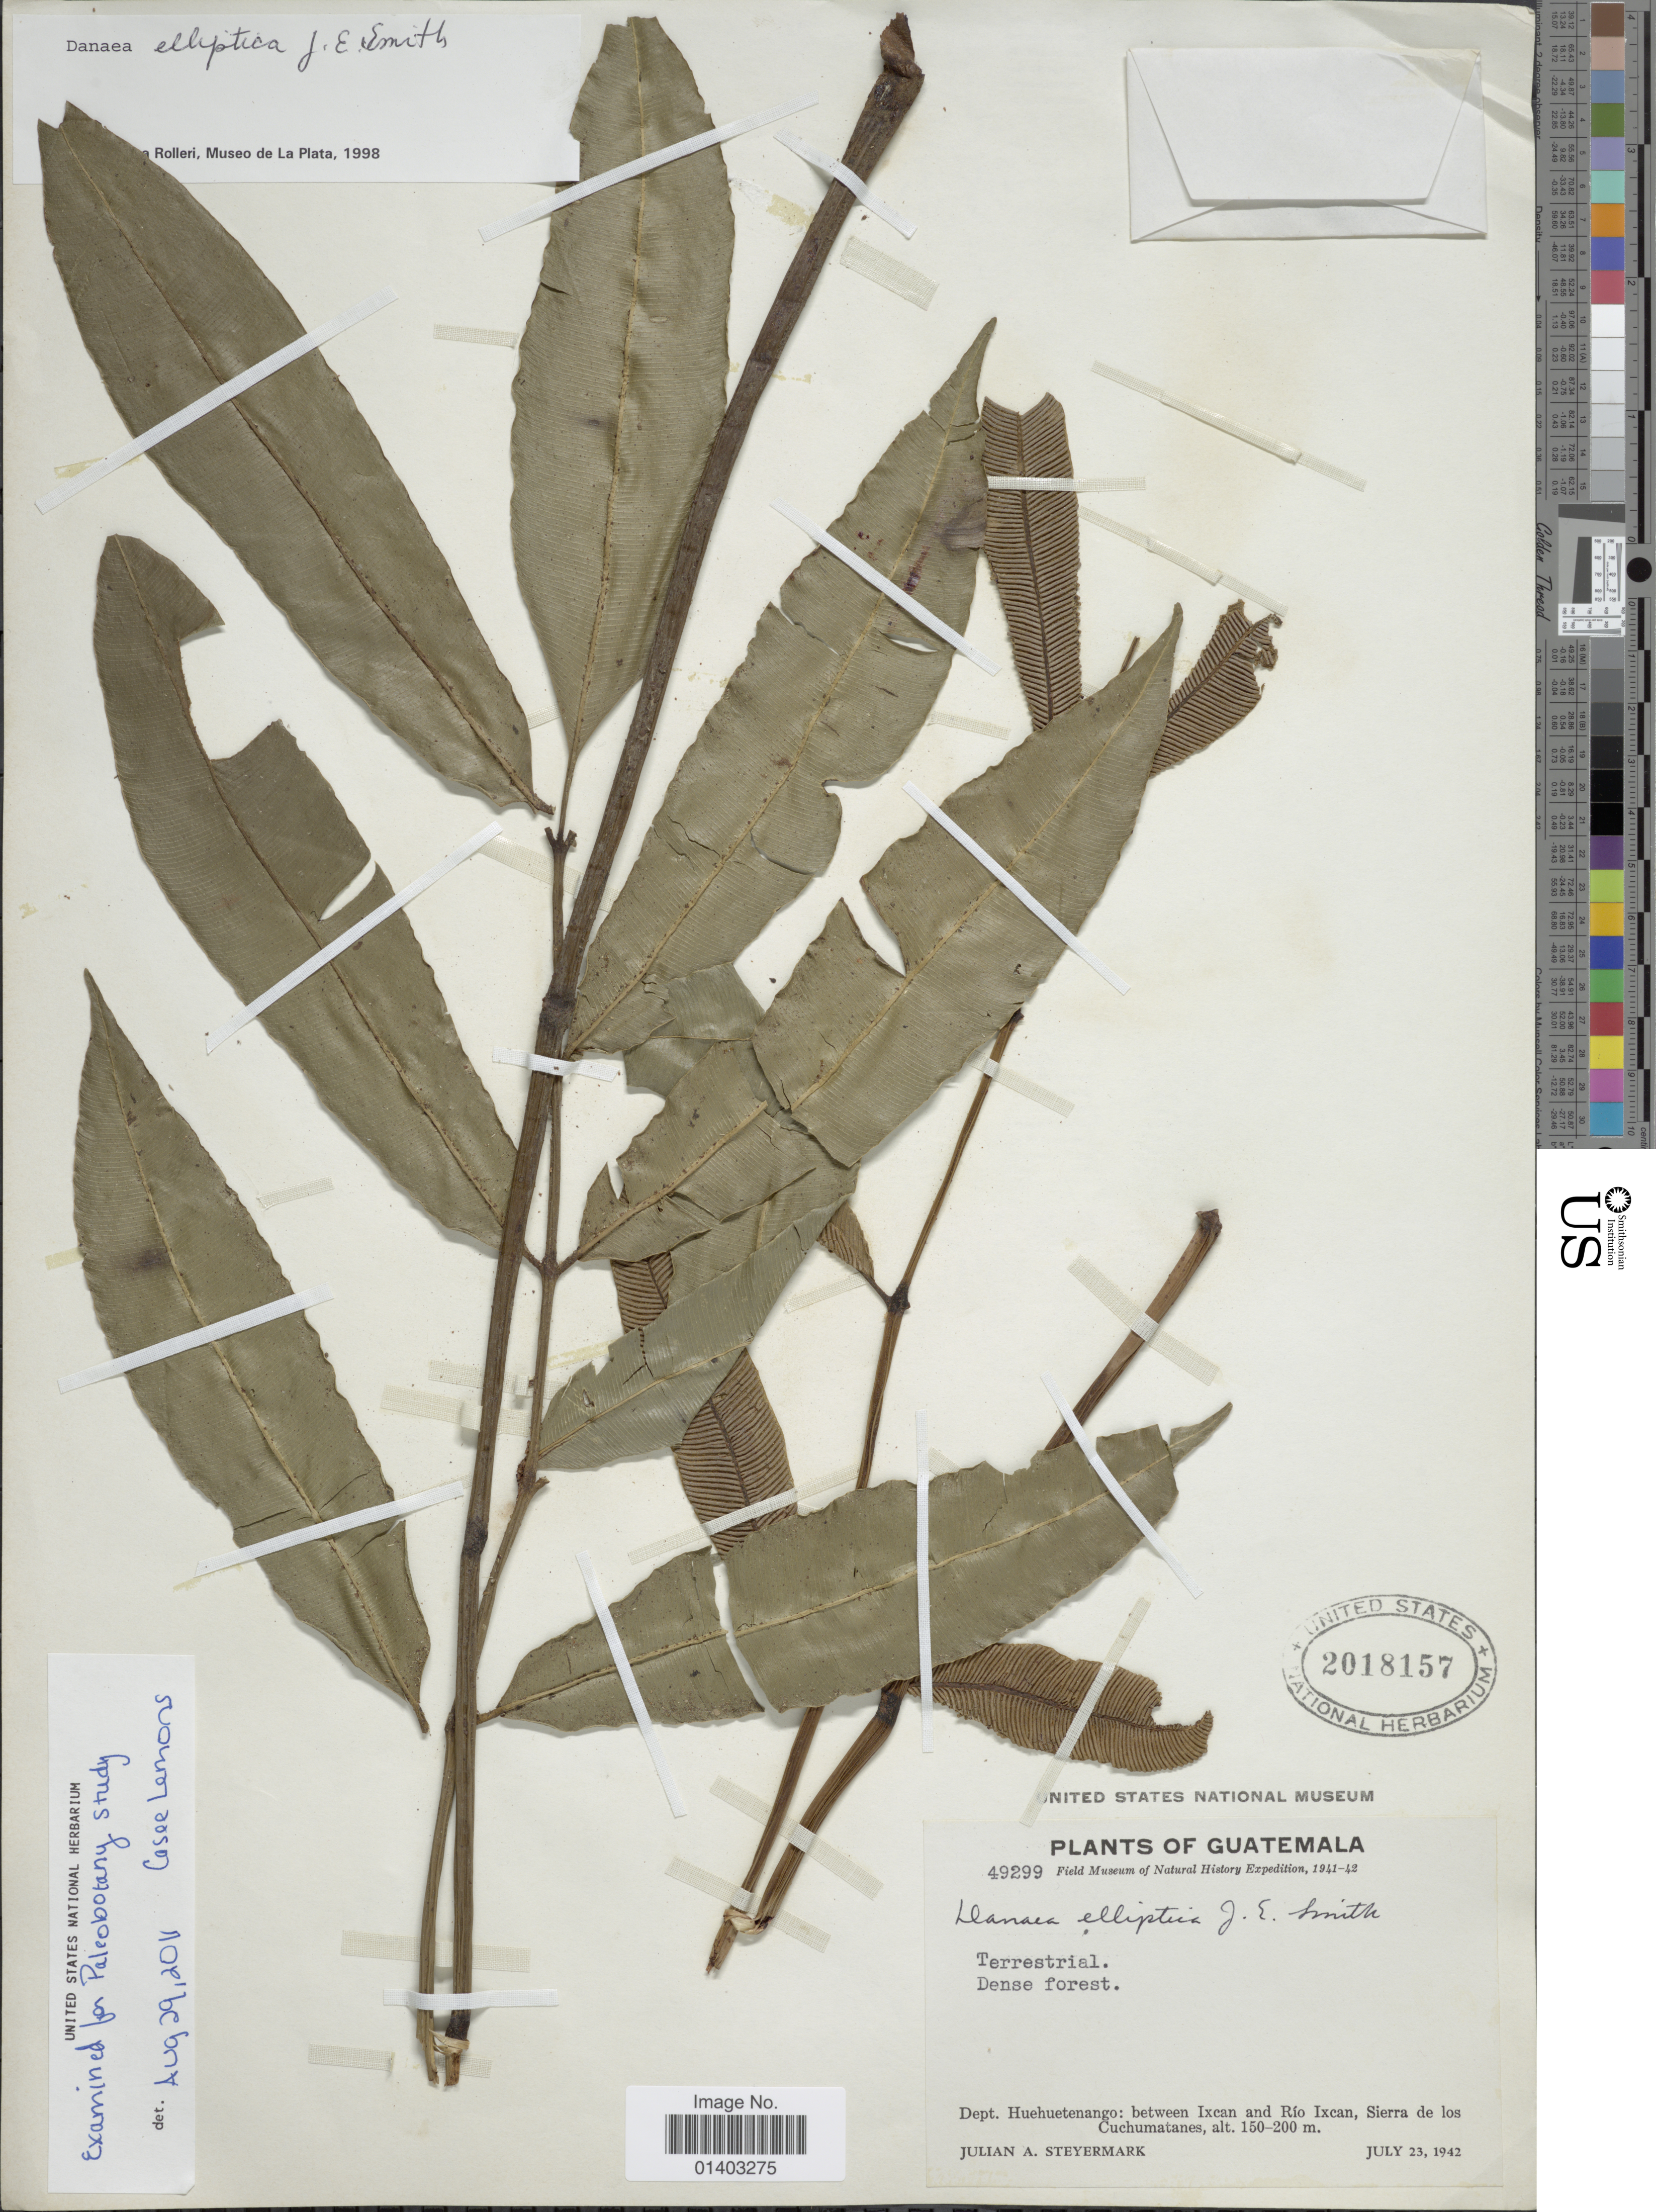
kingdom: Plantae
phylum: Tracheophyta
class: Polypodiopsida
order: Marattiales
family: Marattiaceae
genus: Danaea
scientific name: Danaea elliptica subsp. elliptica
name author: Sm.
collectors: J. Steyermark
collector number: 49299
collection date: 1942-07-23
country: Guatemala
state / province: Huehuetenango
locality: Between Ixcan and Río Ixcan, Sierra de los Cuchumatanes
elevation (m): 150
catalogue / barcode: US 2018157